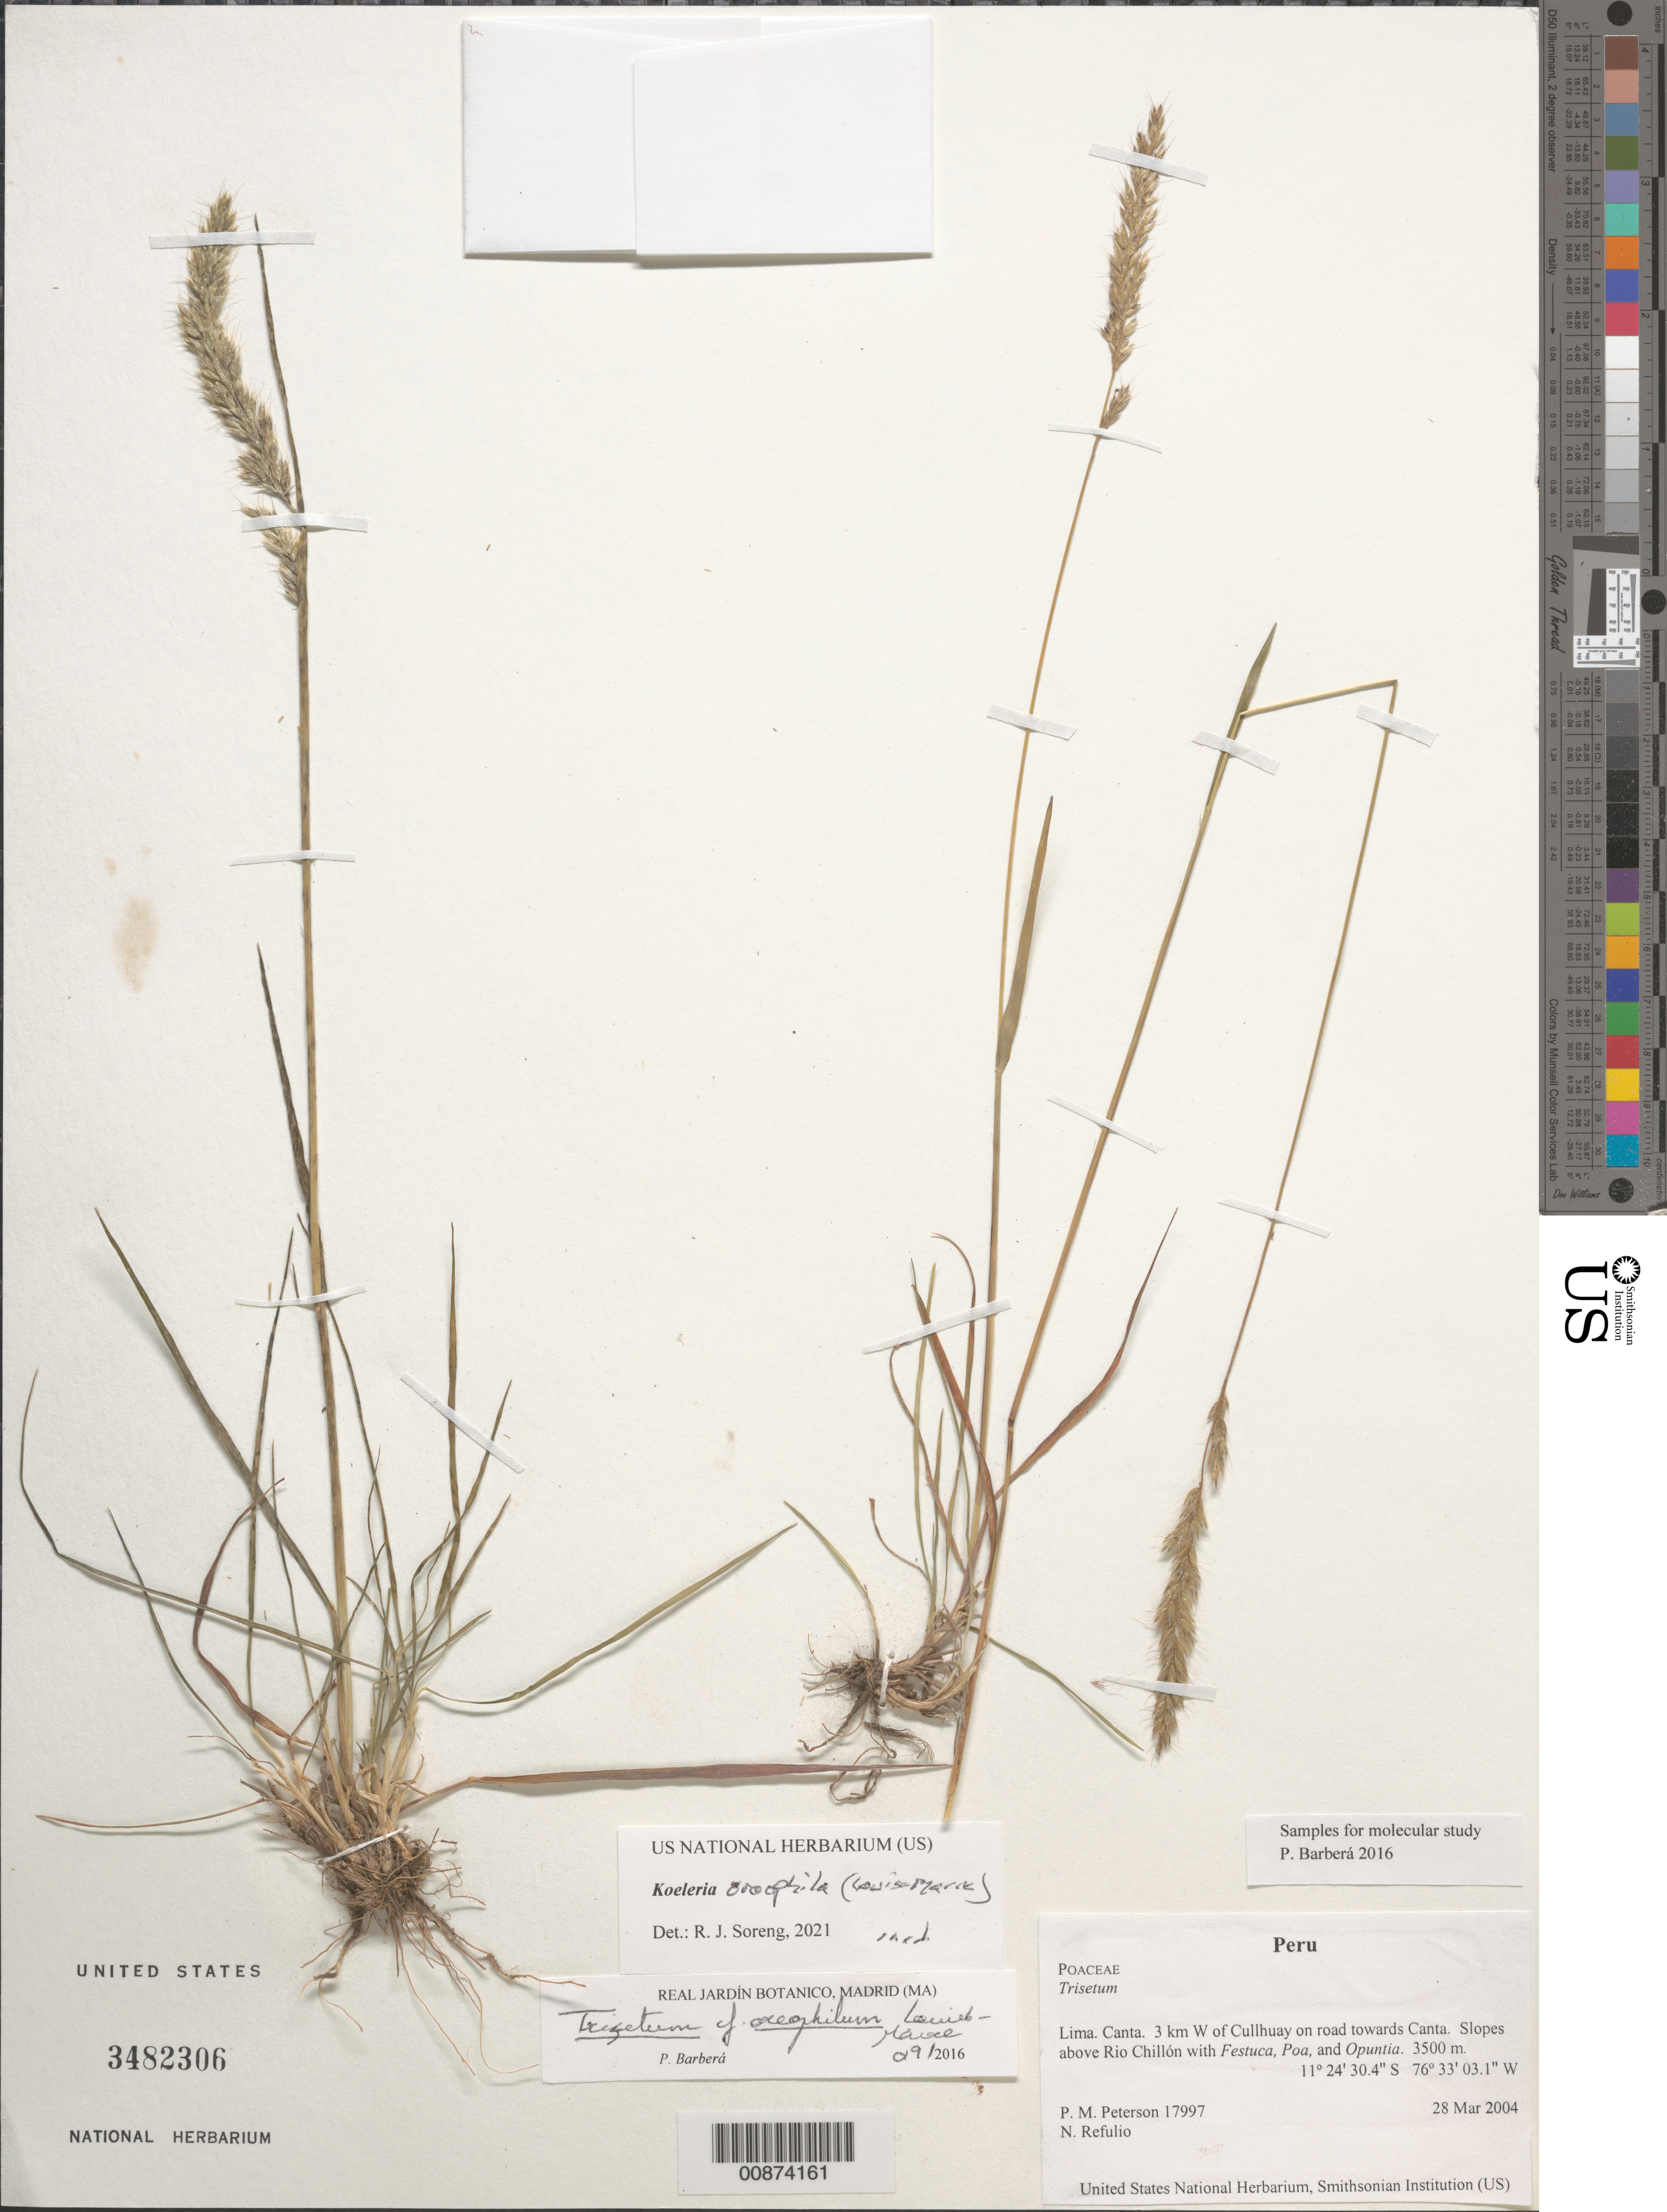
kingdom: Plantae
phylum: Tracheophyta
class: Liliopsida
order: Poales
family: Poaceae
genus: Trisetum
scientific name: Trisetum sp.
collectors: P. M. Peterson & N. Refulio-Rodríguez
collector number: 17997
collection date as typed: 28 Mar 2004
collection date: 2004-03-28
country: Peru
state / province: Lima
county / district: Canta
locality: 3 km W of Cullhuay on road towards Canta. Slopes above Rio Chillón with Festuca, Poa, and Opuntia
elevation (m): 3500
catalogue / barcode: US 3482306